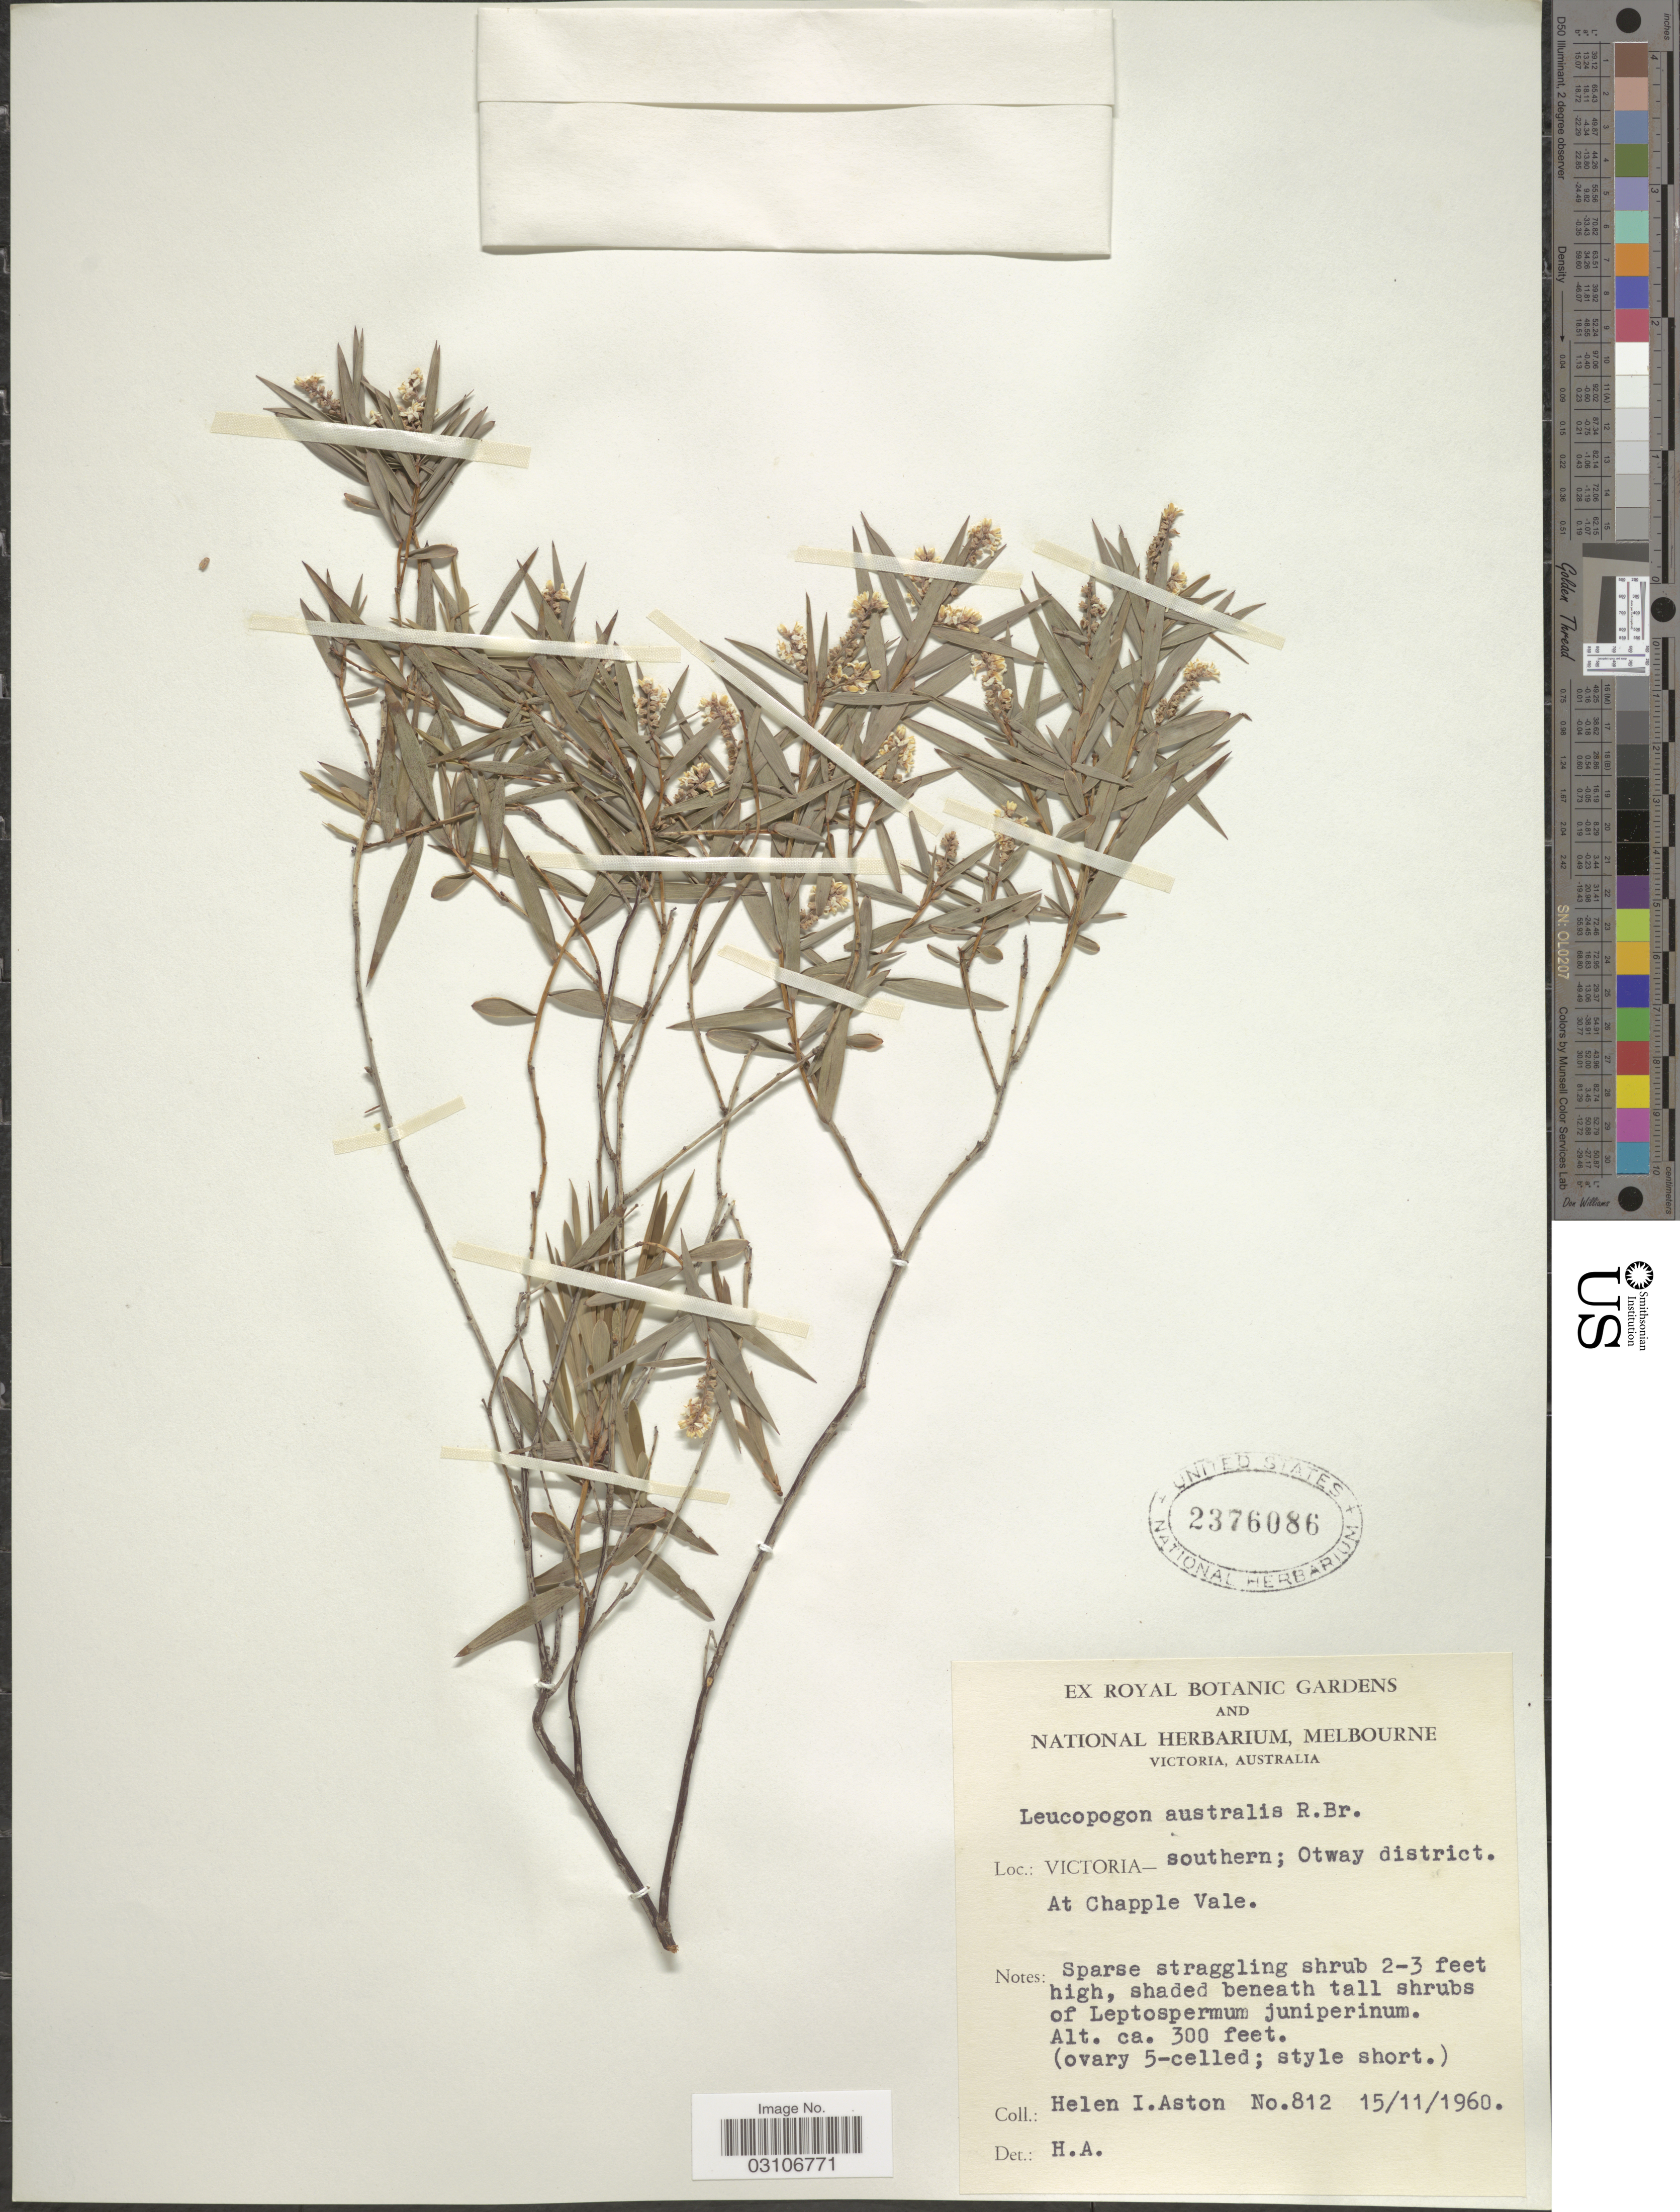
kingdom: Plantae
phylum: Tracheophyta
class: Magnoliopsida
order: Ericales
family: Ericaceae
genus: Leucopogon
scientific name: Leucopogon australis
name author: R. Br.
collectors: H. I. Aston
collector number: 812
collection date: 1960-11-15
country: Australia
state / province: Victoria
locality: Victoria- southern; Otway district. At Chapple Vale.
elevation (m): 91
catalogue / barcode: US 2376086